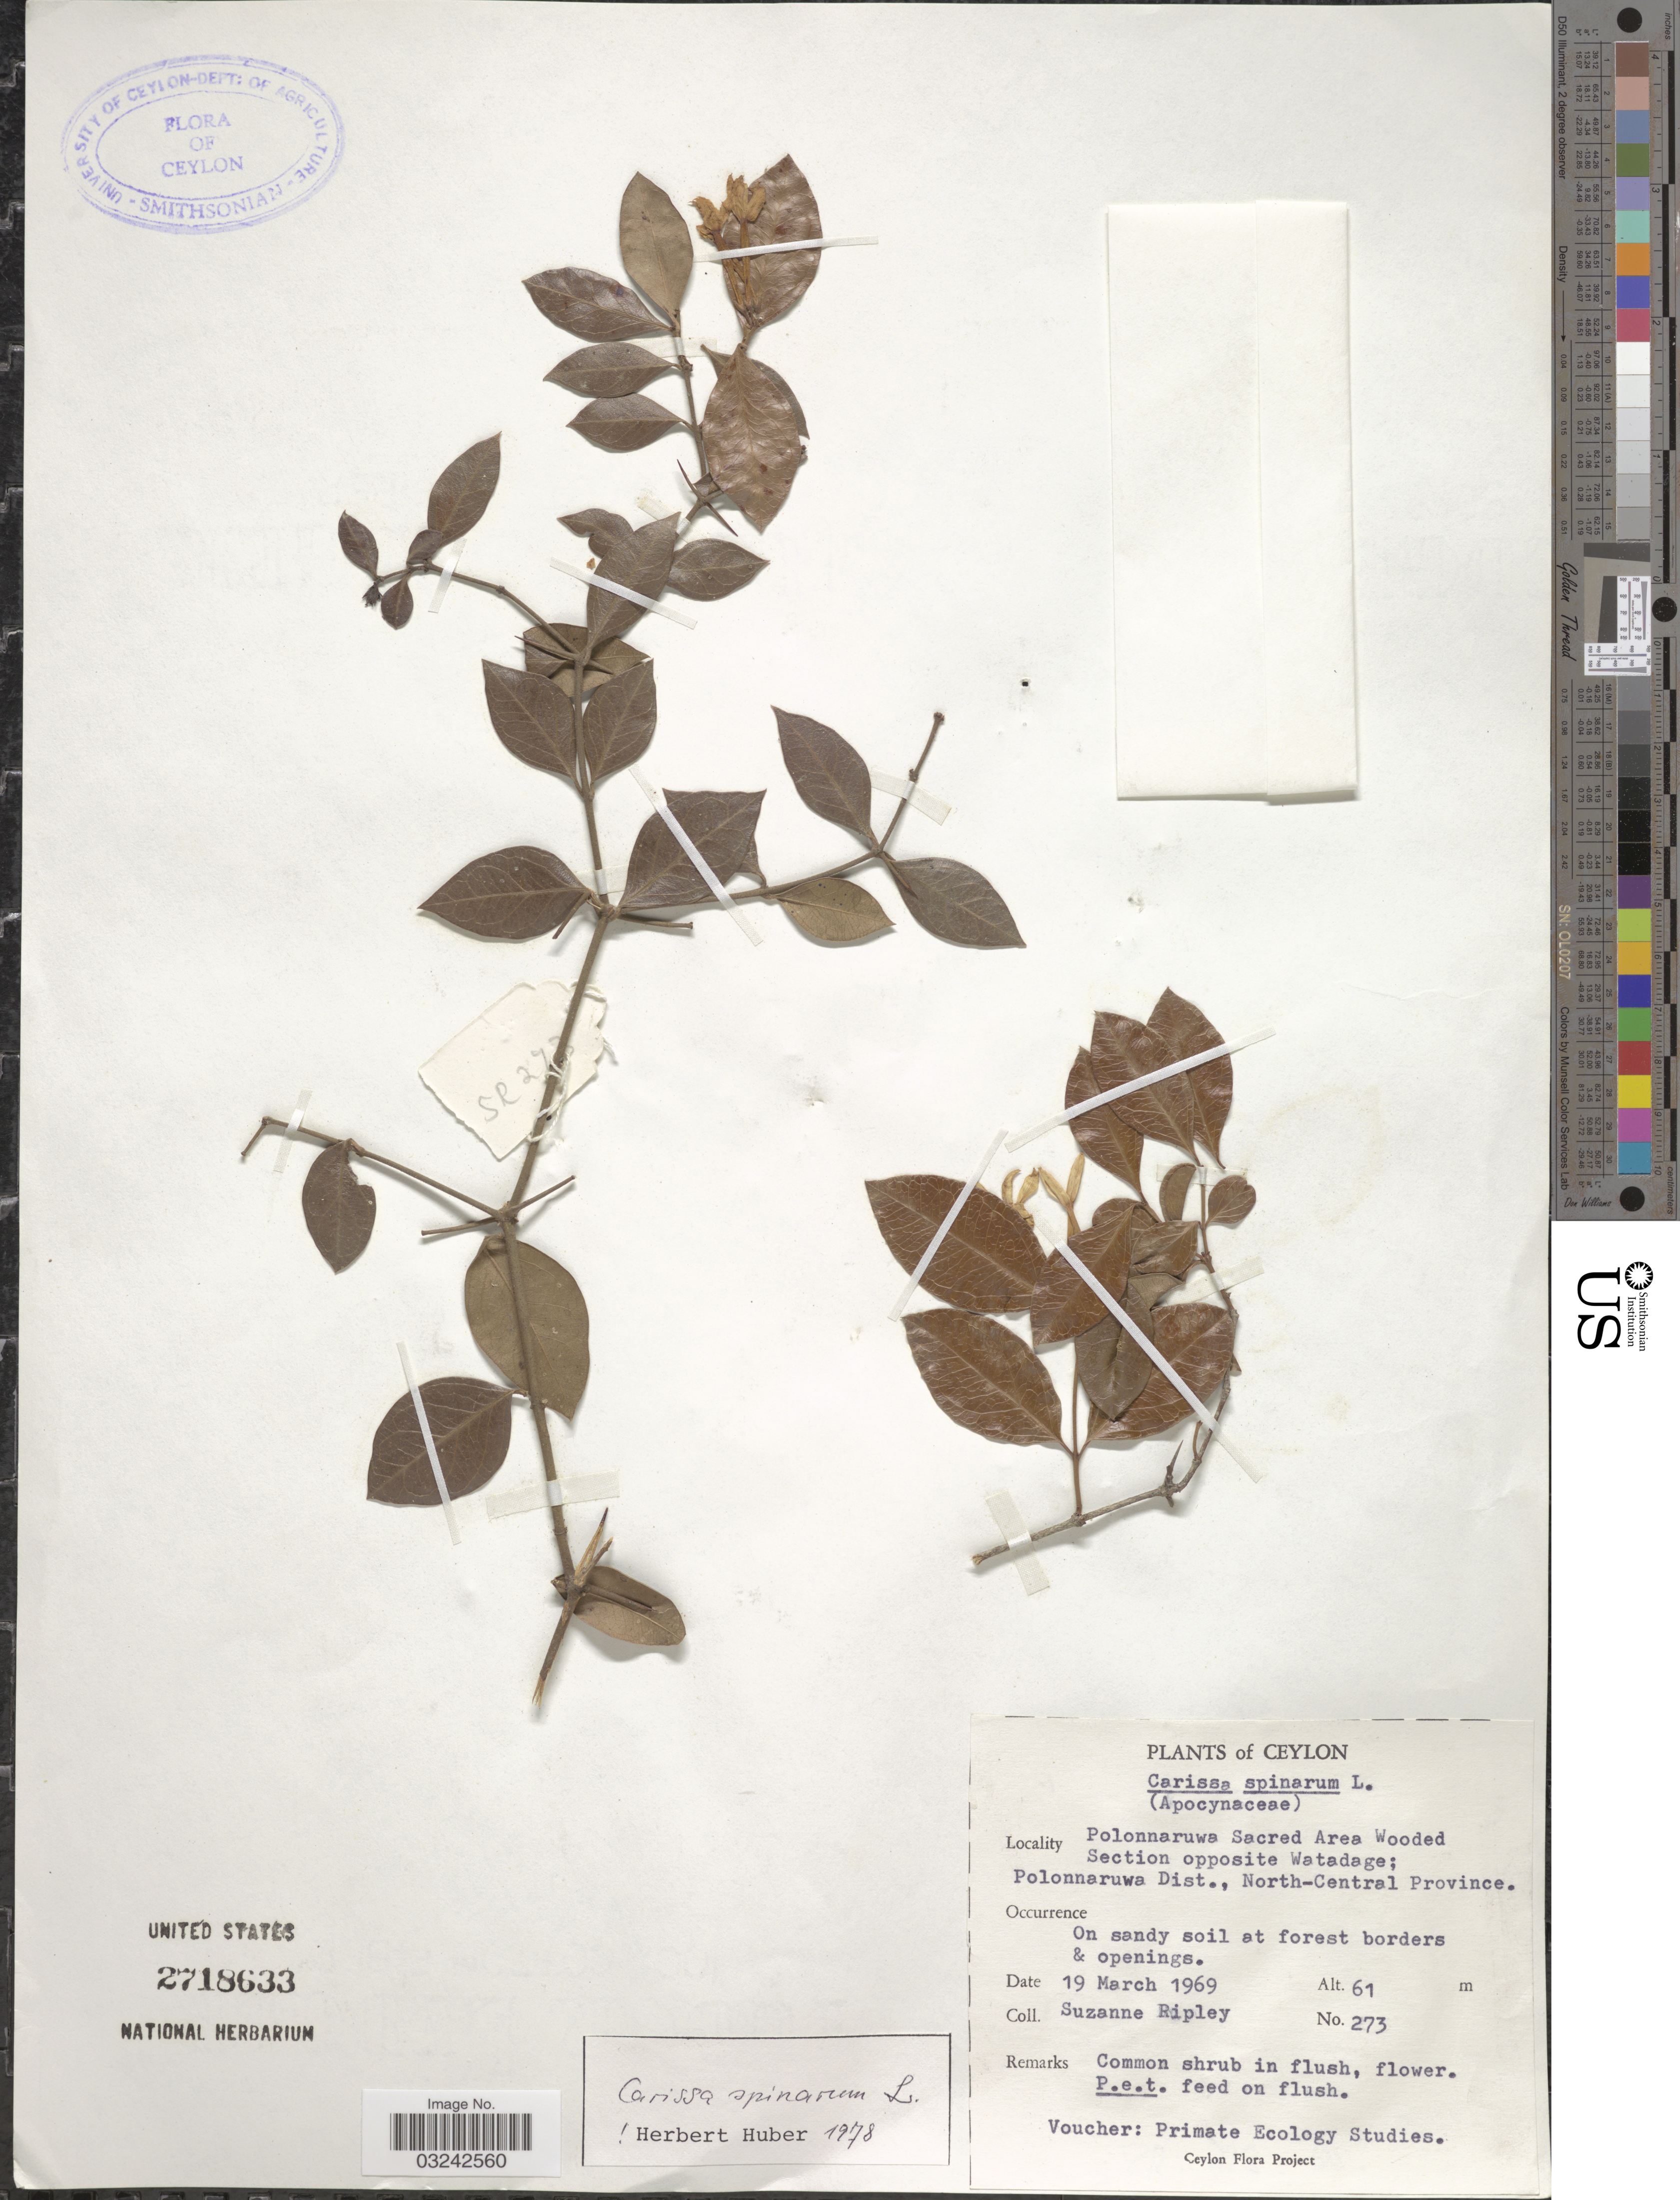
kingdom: Plantae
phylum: Tracheophyta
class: Magnoliopsida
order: Gentianales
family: Apocynaceae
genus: Carissa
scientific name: Carissa spinarum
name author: L.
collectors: S. Ripley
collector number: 273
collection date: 1969-03-19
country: Sri Lanka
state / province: North Central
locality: Ceylon. Polonnaruwa Sacred Area Wooded Section opposite Watadage; Polonnaruwa Dist.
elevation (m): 61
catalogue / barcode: US 2718633